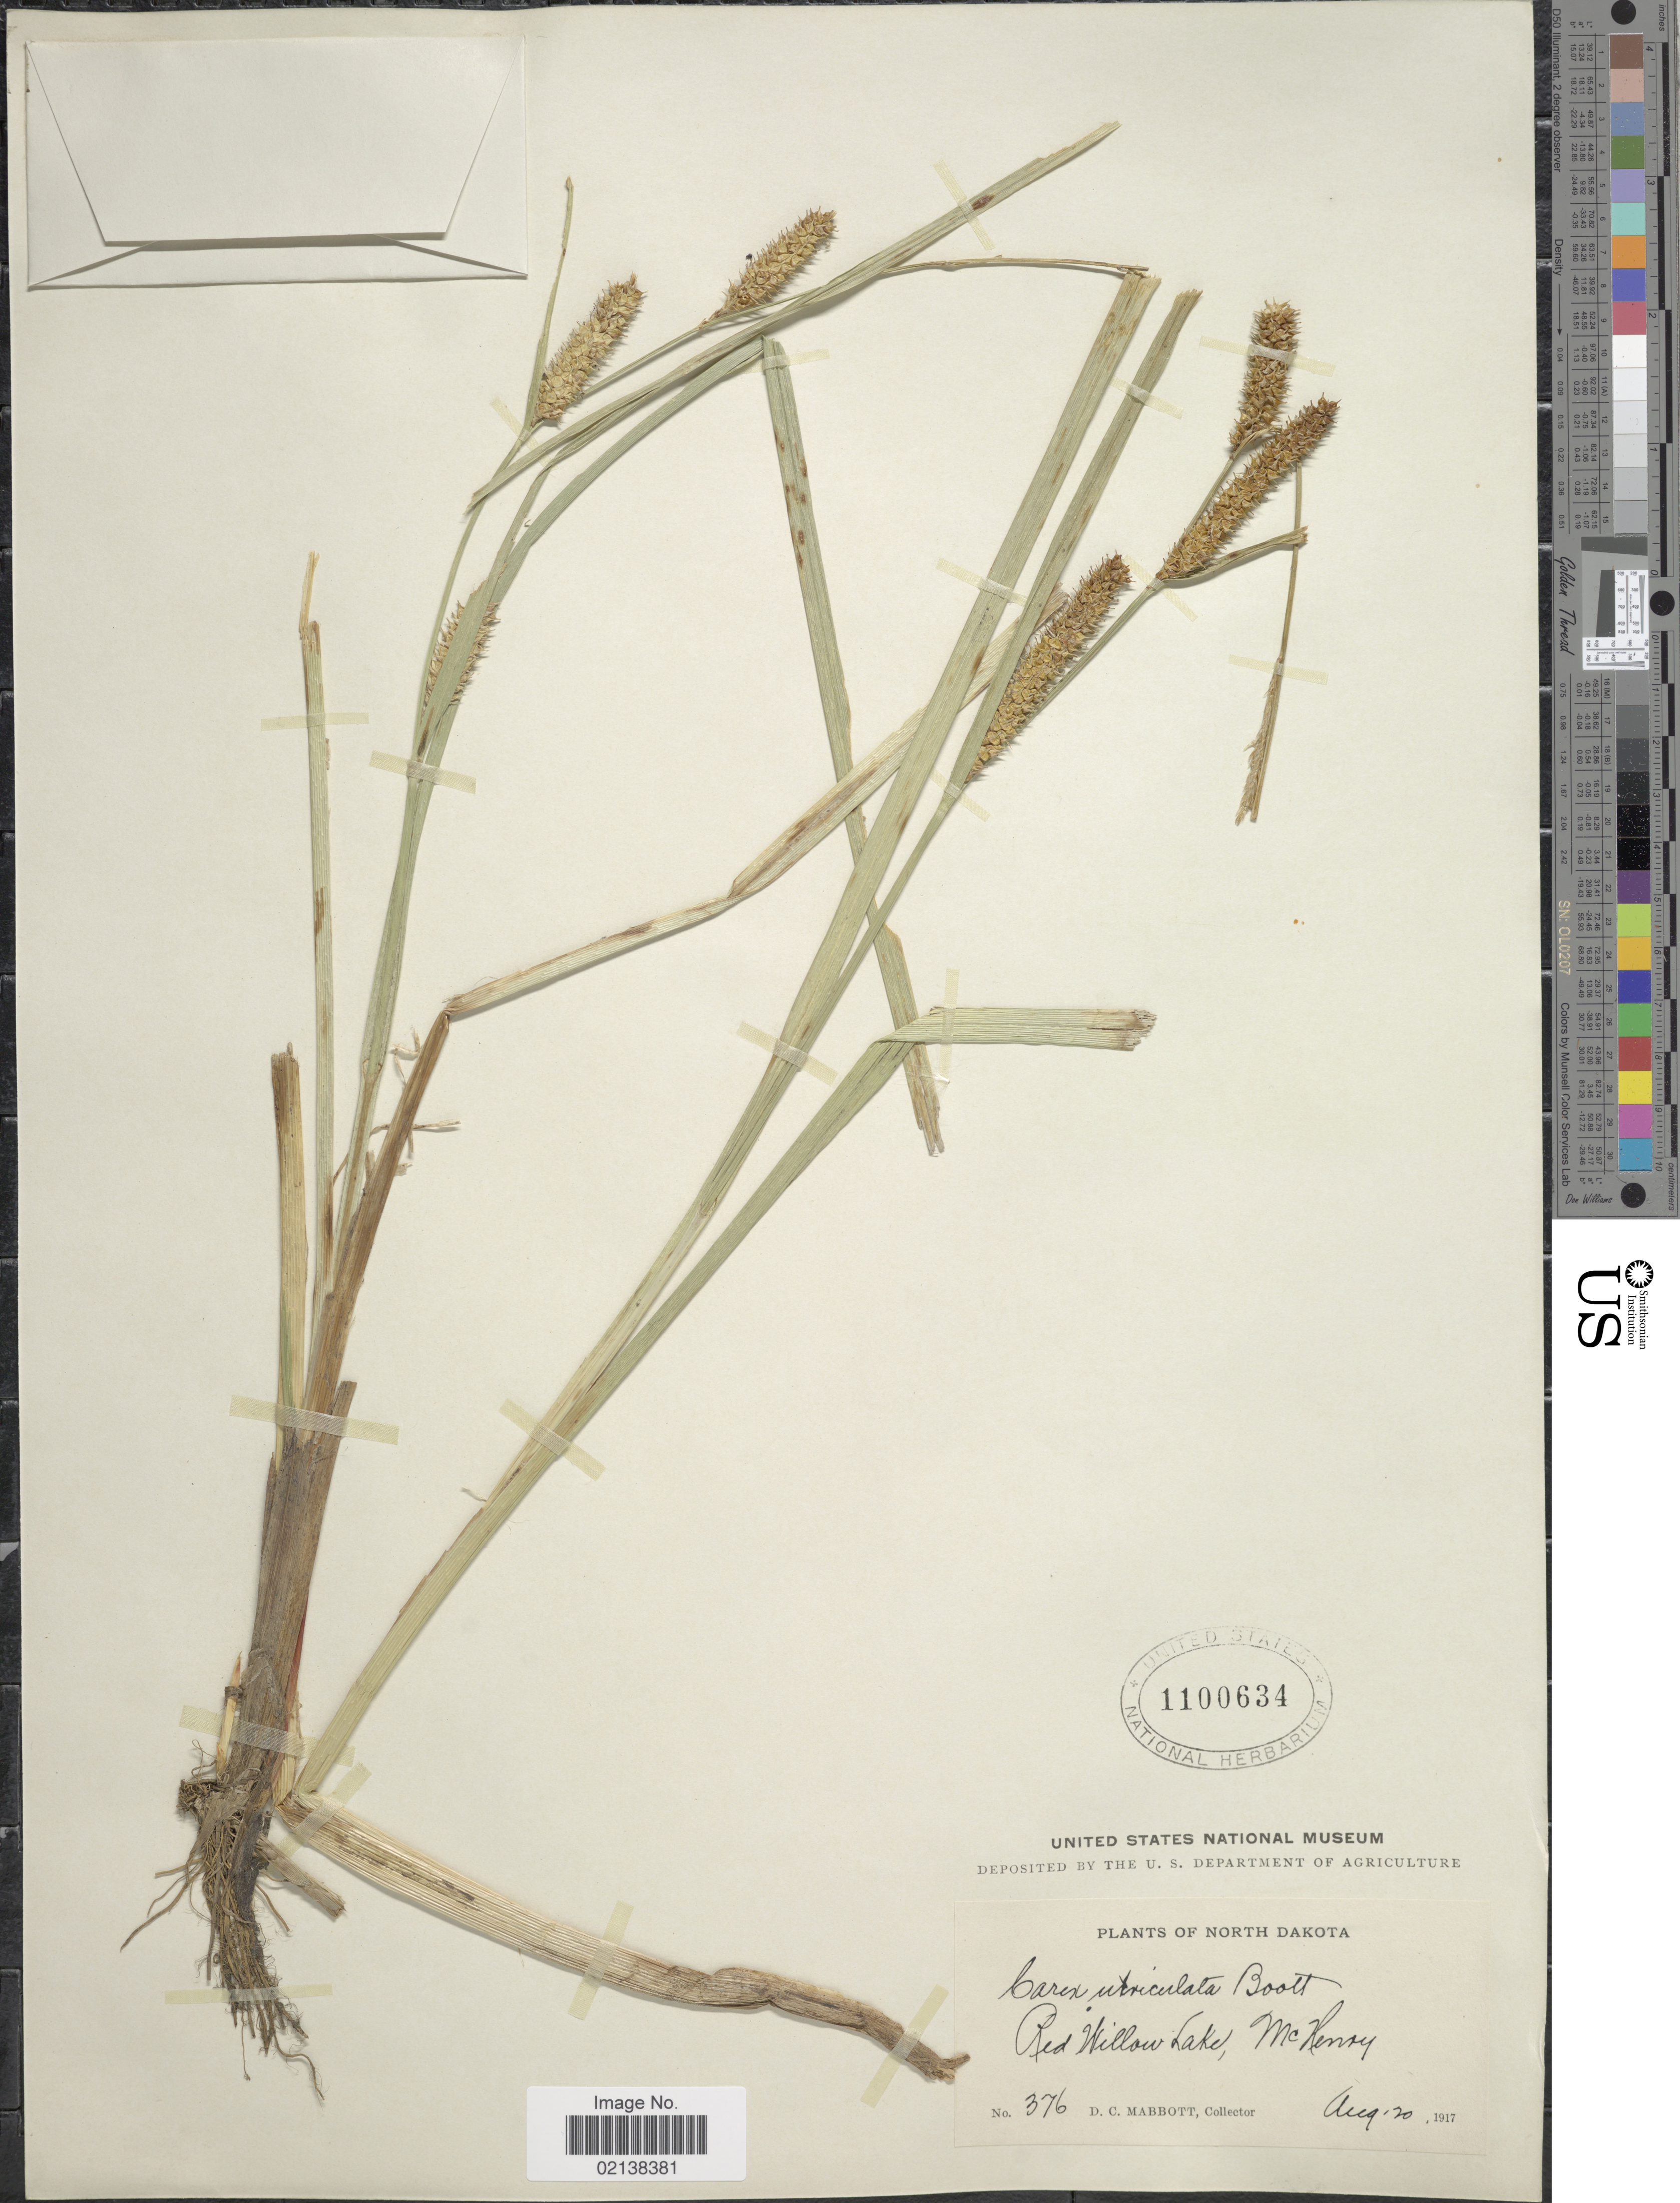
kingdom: Plantae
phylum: Tracheophyta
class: Liliopsida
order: Poales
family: Cyperaceae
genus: Carex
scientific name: Carex utriculata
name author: Boott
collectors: D. Mabbott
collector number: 376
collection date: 1917-08-20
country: United States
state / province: North Dakota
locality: Red Willow Lake, McHensy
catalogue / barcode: US 1100634